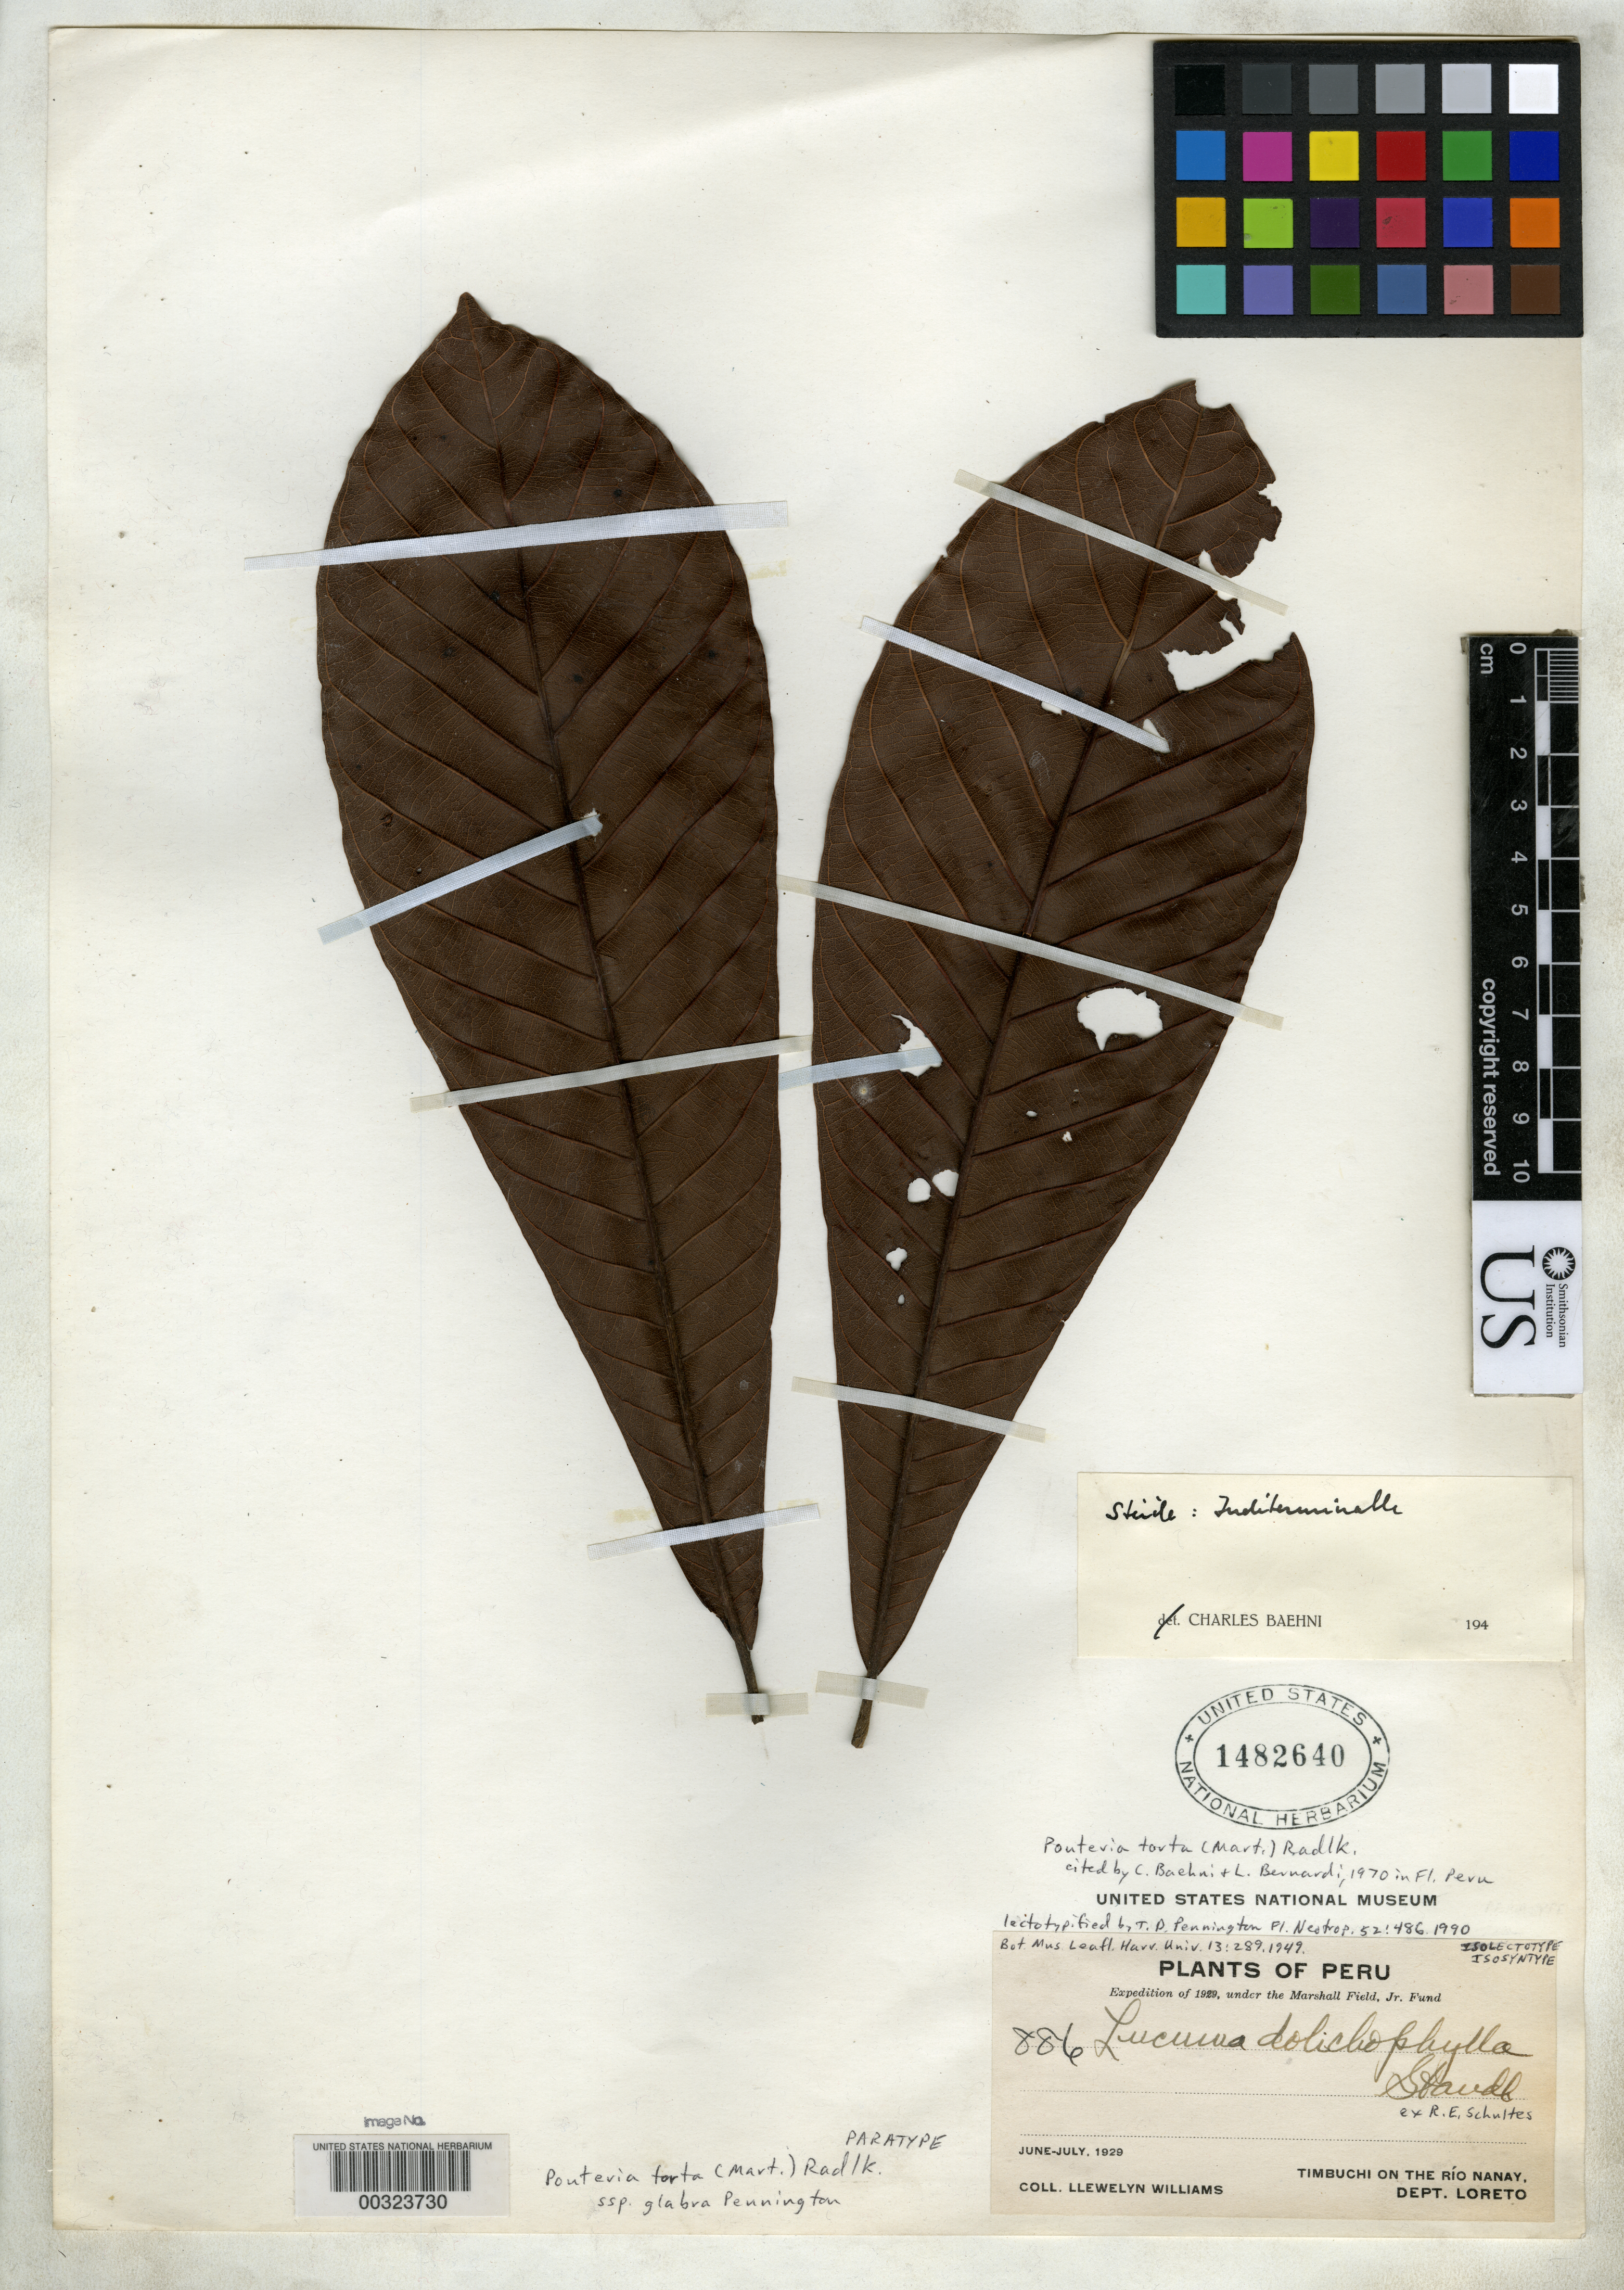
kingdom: Plantae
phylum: Tracheophyta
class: Magnoliopsida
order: Ericales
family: Sapotaceae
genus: Lucuma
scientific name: Lucuma dolichophylla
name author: Standl. ex R.E. Schult.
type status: Isolectotype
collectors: Ll. Williams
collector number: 886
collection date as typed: Jun 1929 to -- Jul 1929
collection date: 1929-06/1929-07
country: Peru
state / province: Loreto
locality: Timbuchi on Rio Nanay.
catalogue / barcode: US 1482640